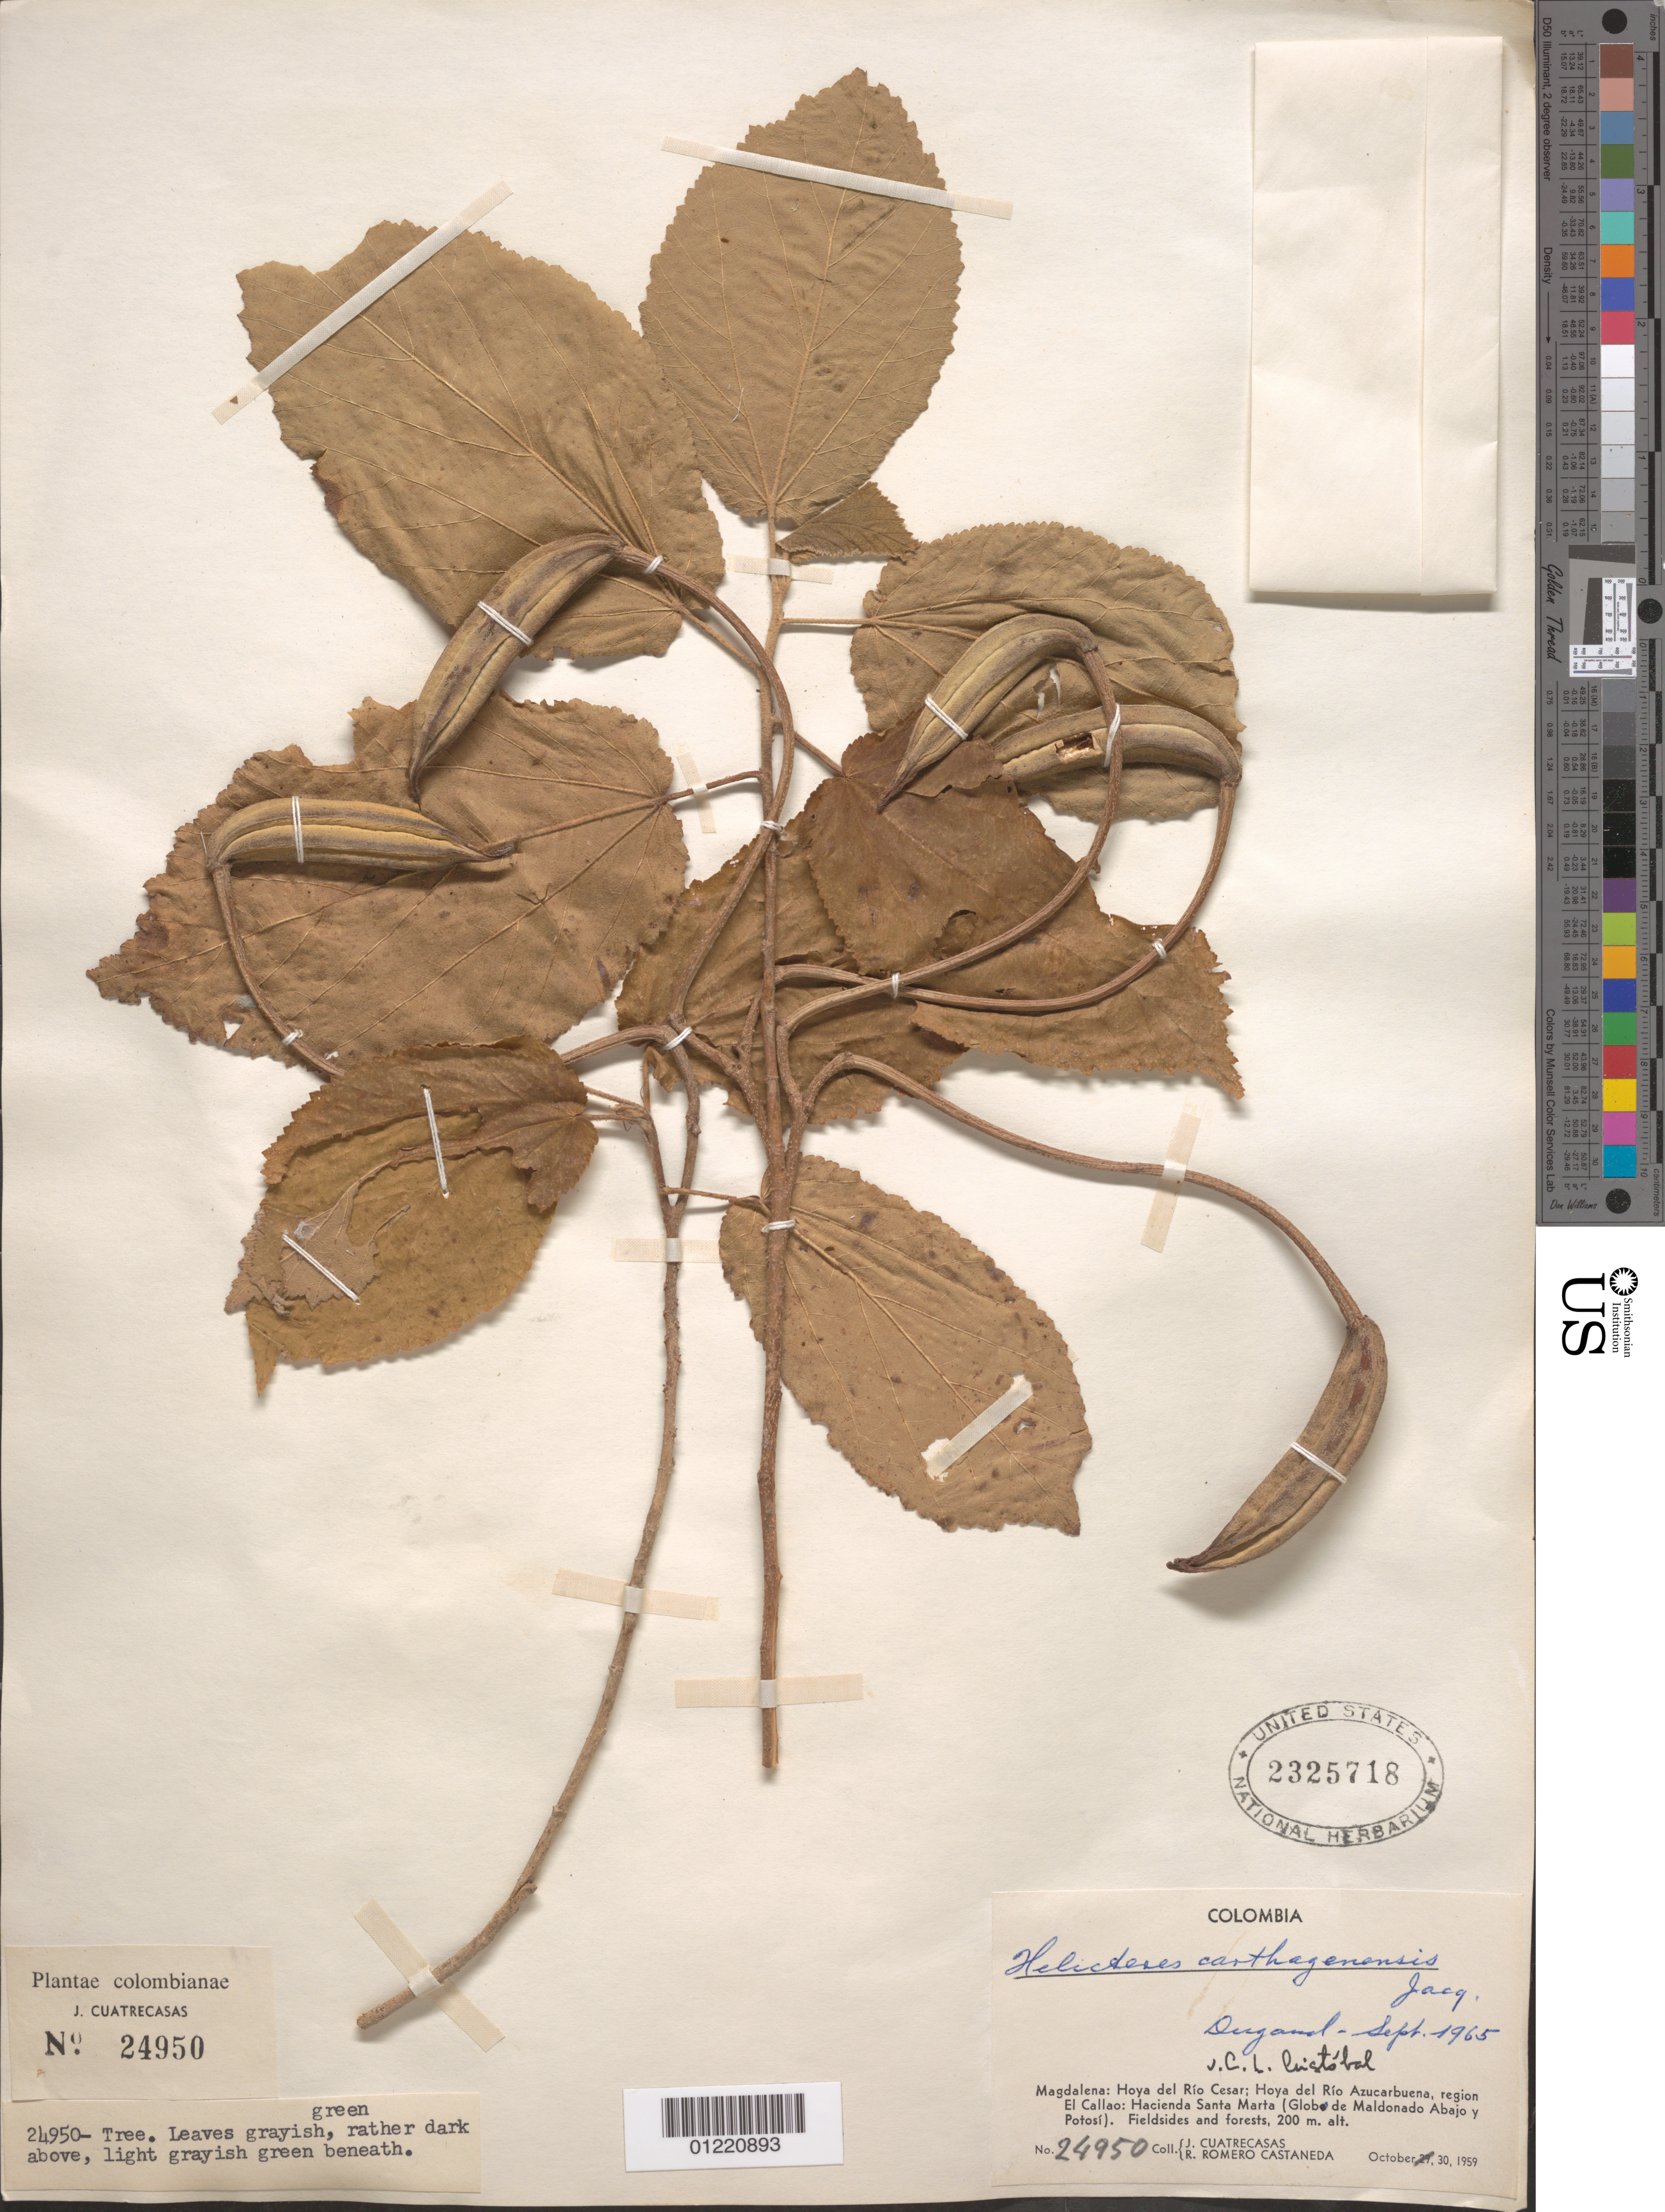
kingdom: Plantae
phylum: Tracheophyta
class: Magnoliopsida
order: Malvales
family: Malvaceae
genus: Helicteres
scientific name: Helicteres carthagenensis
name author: Jacq.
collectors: J. Cuatrecasas & R. Romero Castañeda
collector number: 24950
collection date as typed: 30 Oct 1959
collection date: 1959-10-30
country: Colombia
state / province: Magdalena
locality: Hoya del Rio Cesar; Hoya del Rio Azucarbuena, region el Callao; Hacienda Santa Marta (glob de Maldonado Abajo y Potosi)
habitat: Fieldsides and forests.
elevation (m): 200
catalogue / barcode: US 2325718